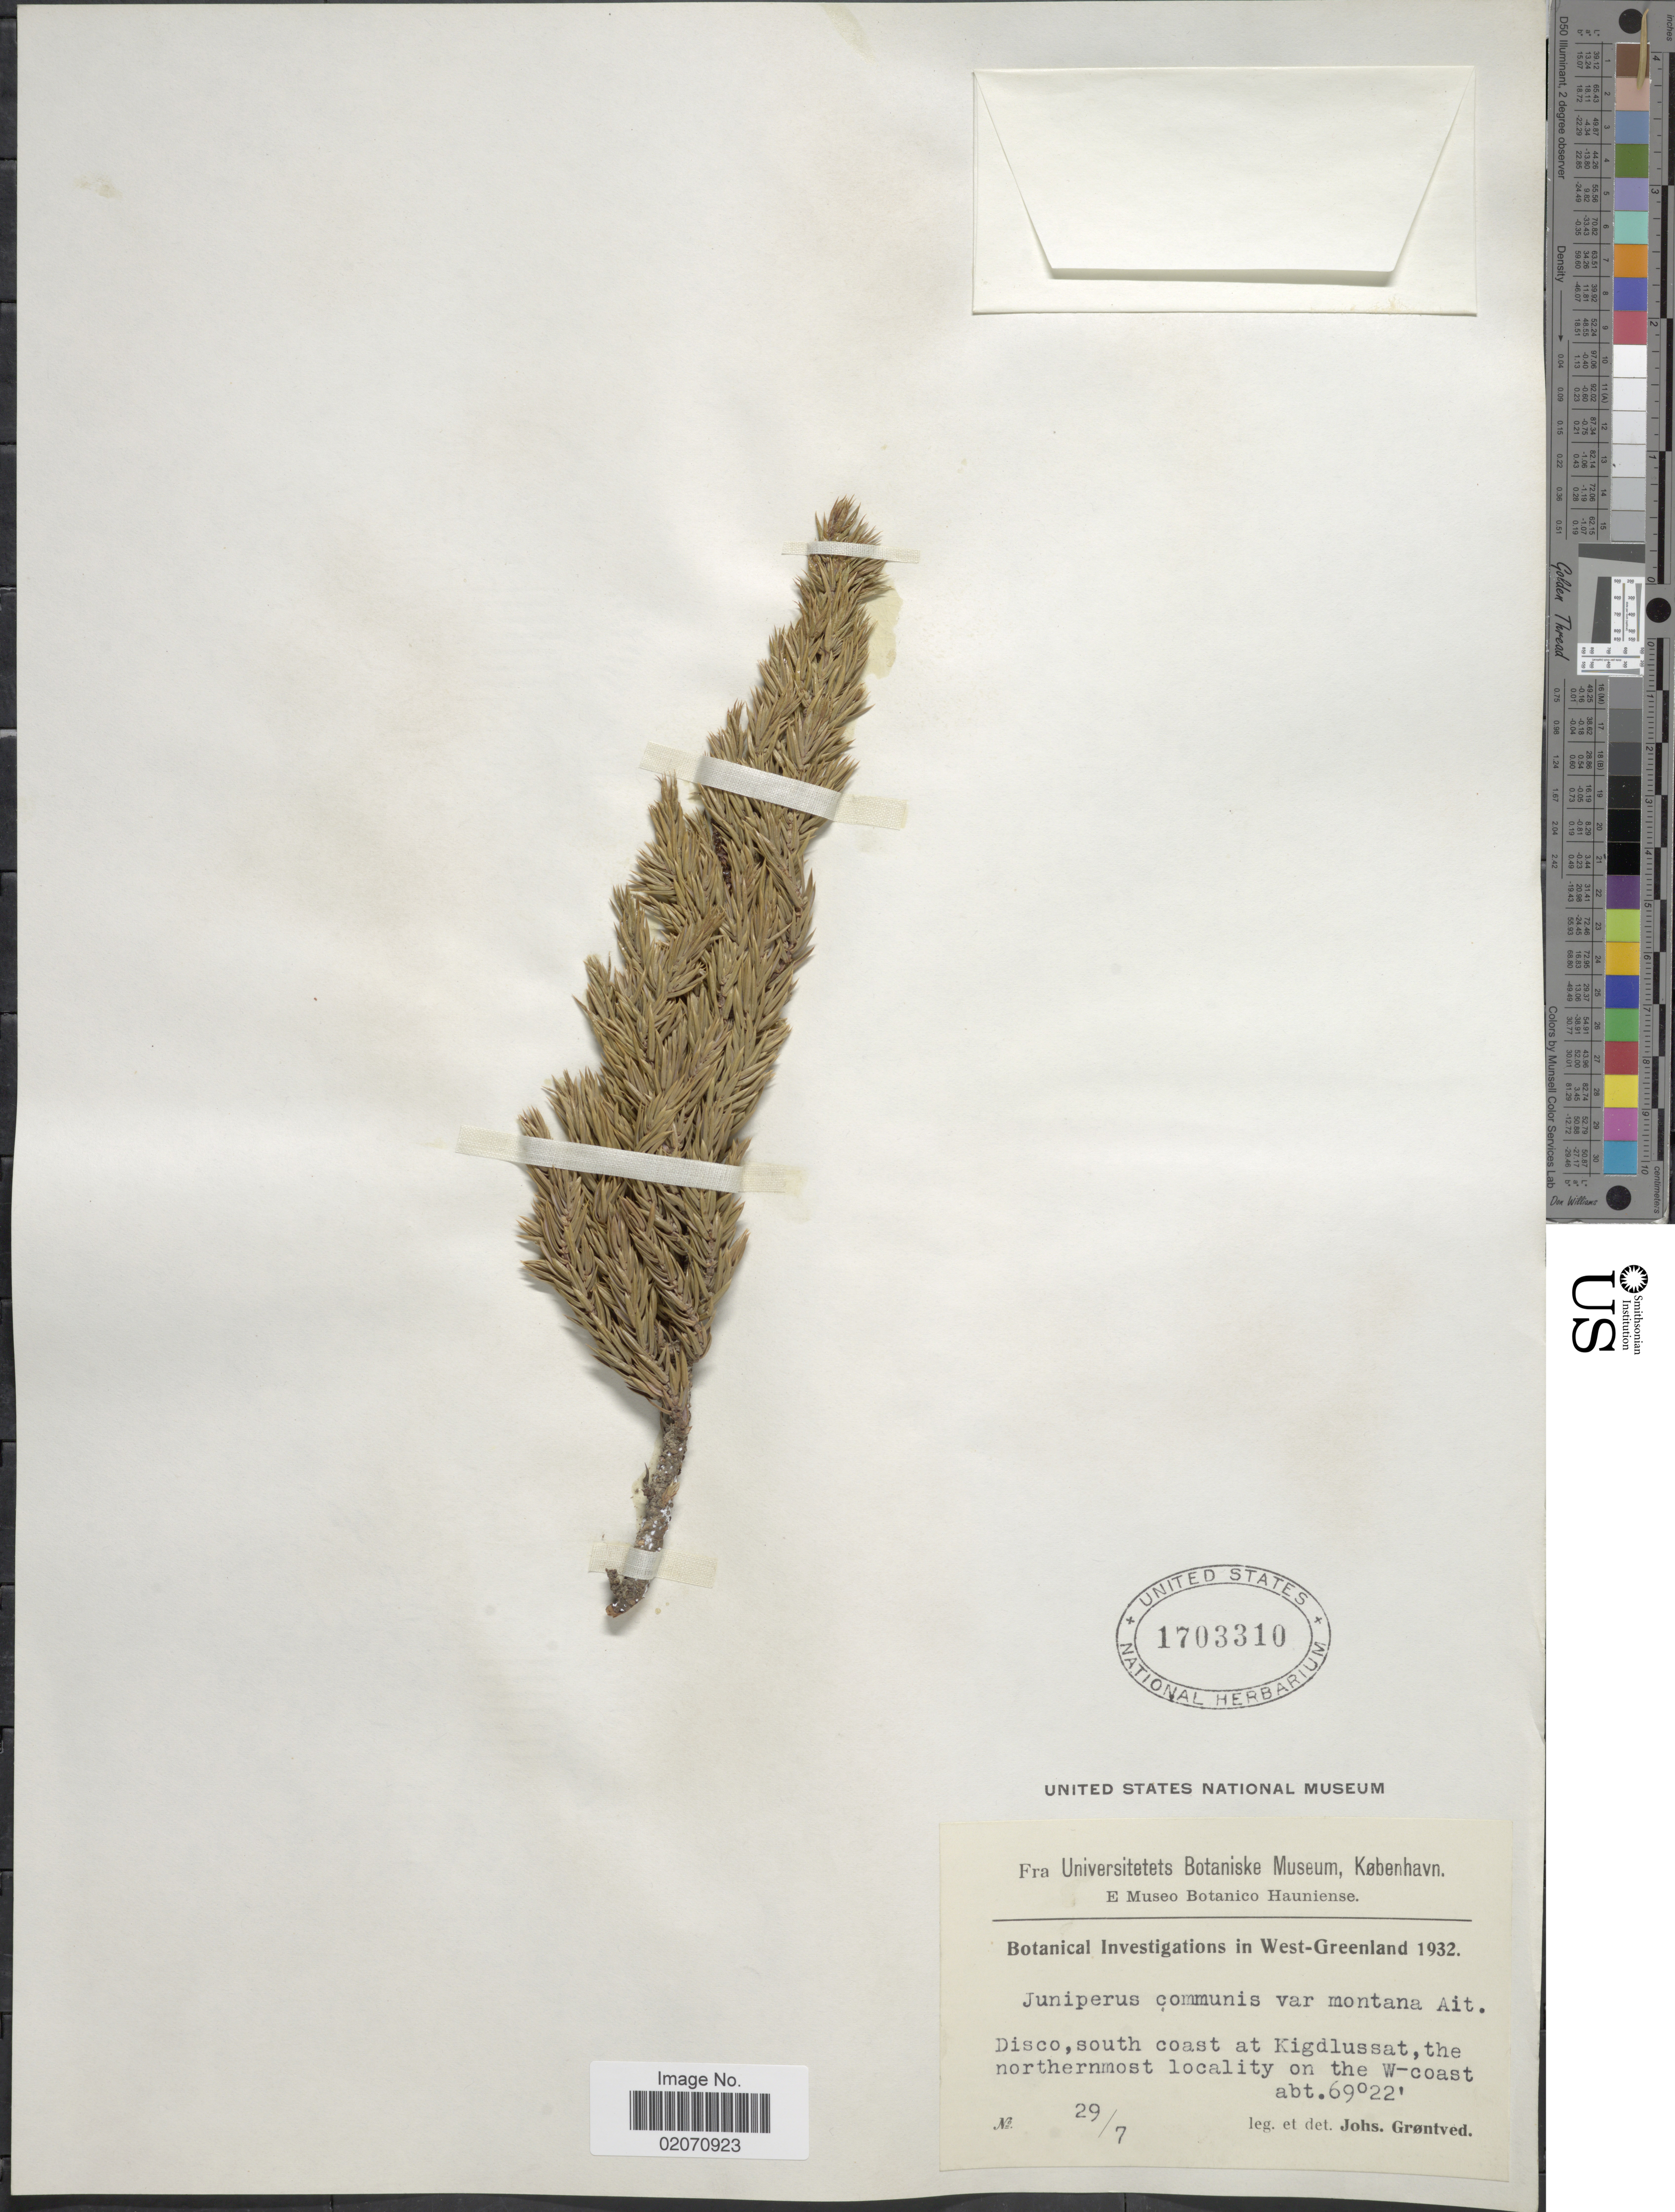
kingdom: Plantae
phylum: Tracheophyta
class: Pinopsida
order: Pinales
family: Cupressaceae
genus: Juniperus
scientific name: Juniperus communis subsp. nana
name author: (Willd.) Syme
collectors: J. Gröntved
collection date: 1932-07-29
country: Greenland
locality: Disco, south coast at Kigdlussat, the northernmost locality on the W-coast. West-Greenland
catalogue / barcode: US 1703310